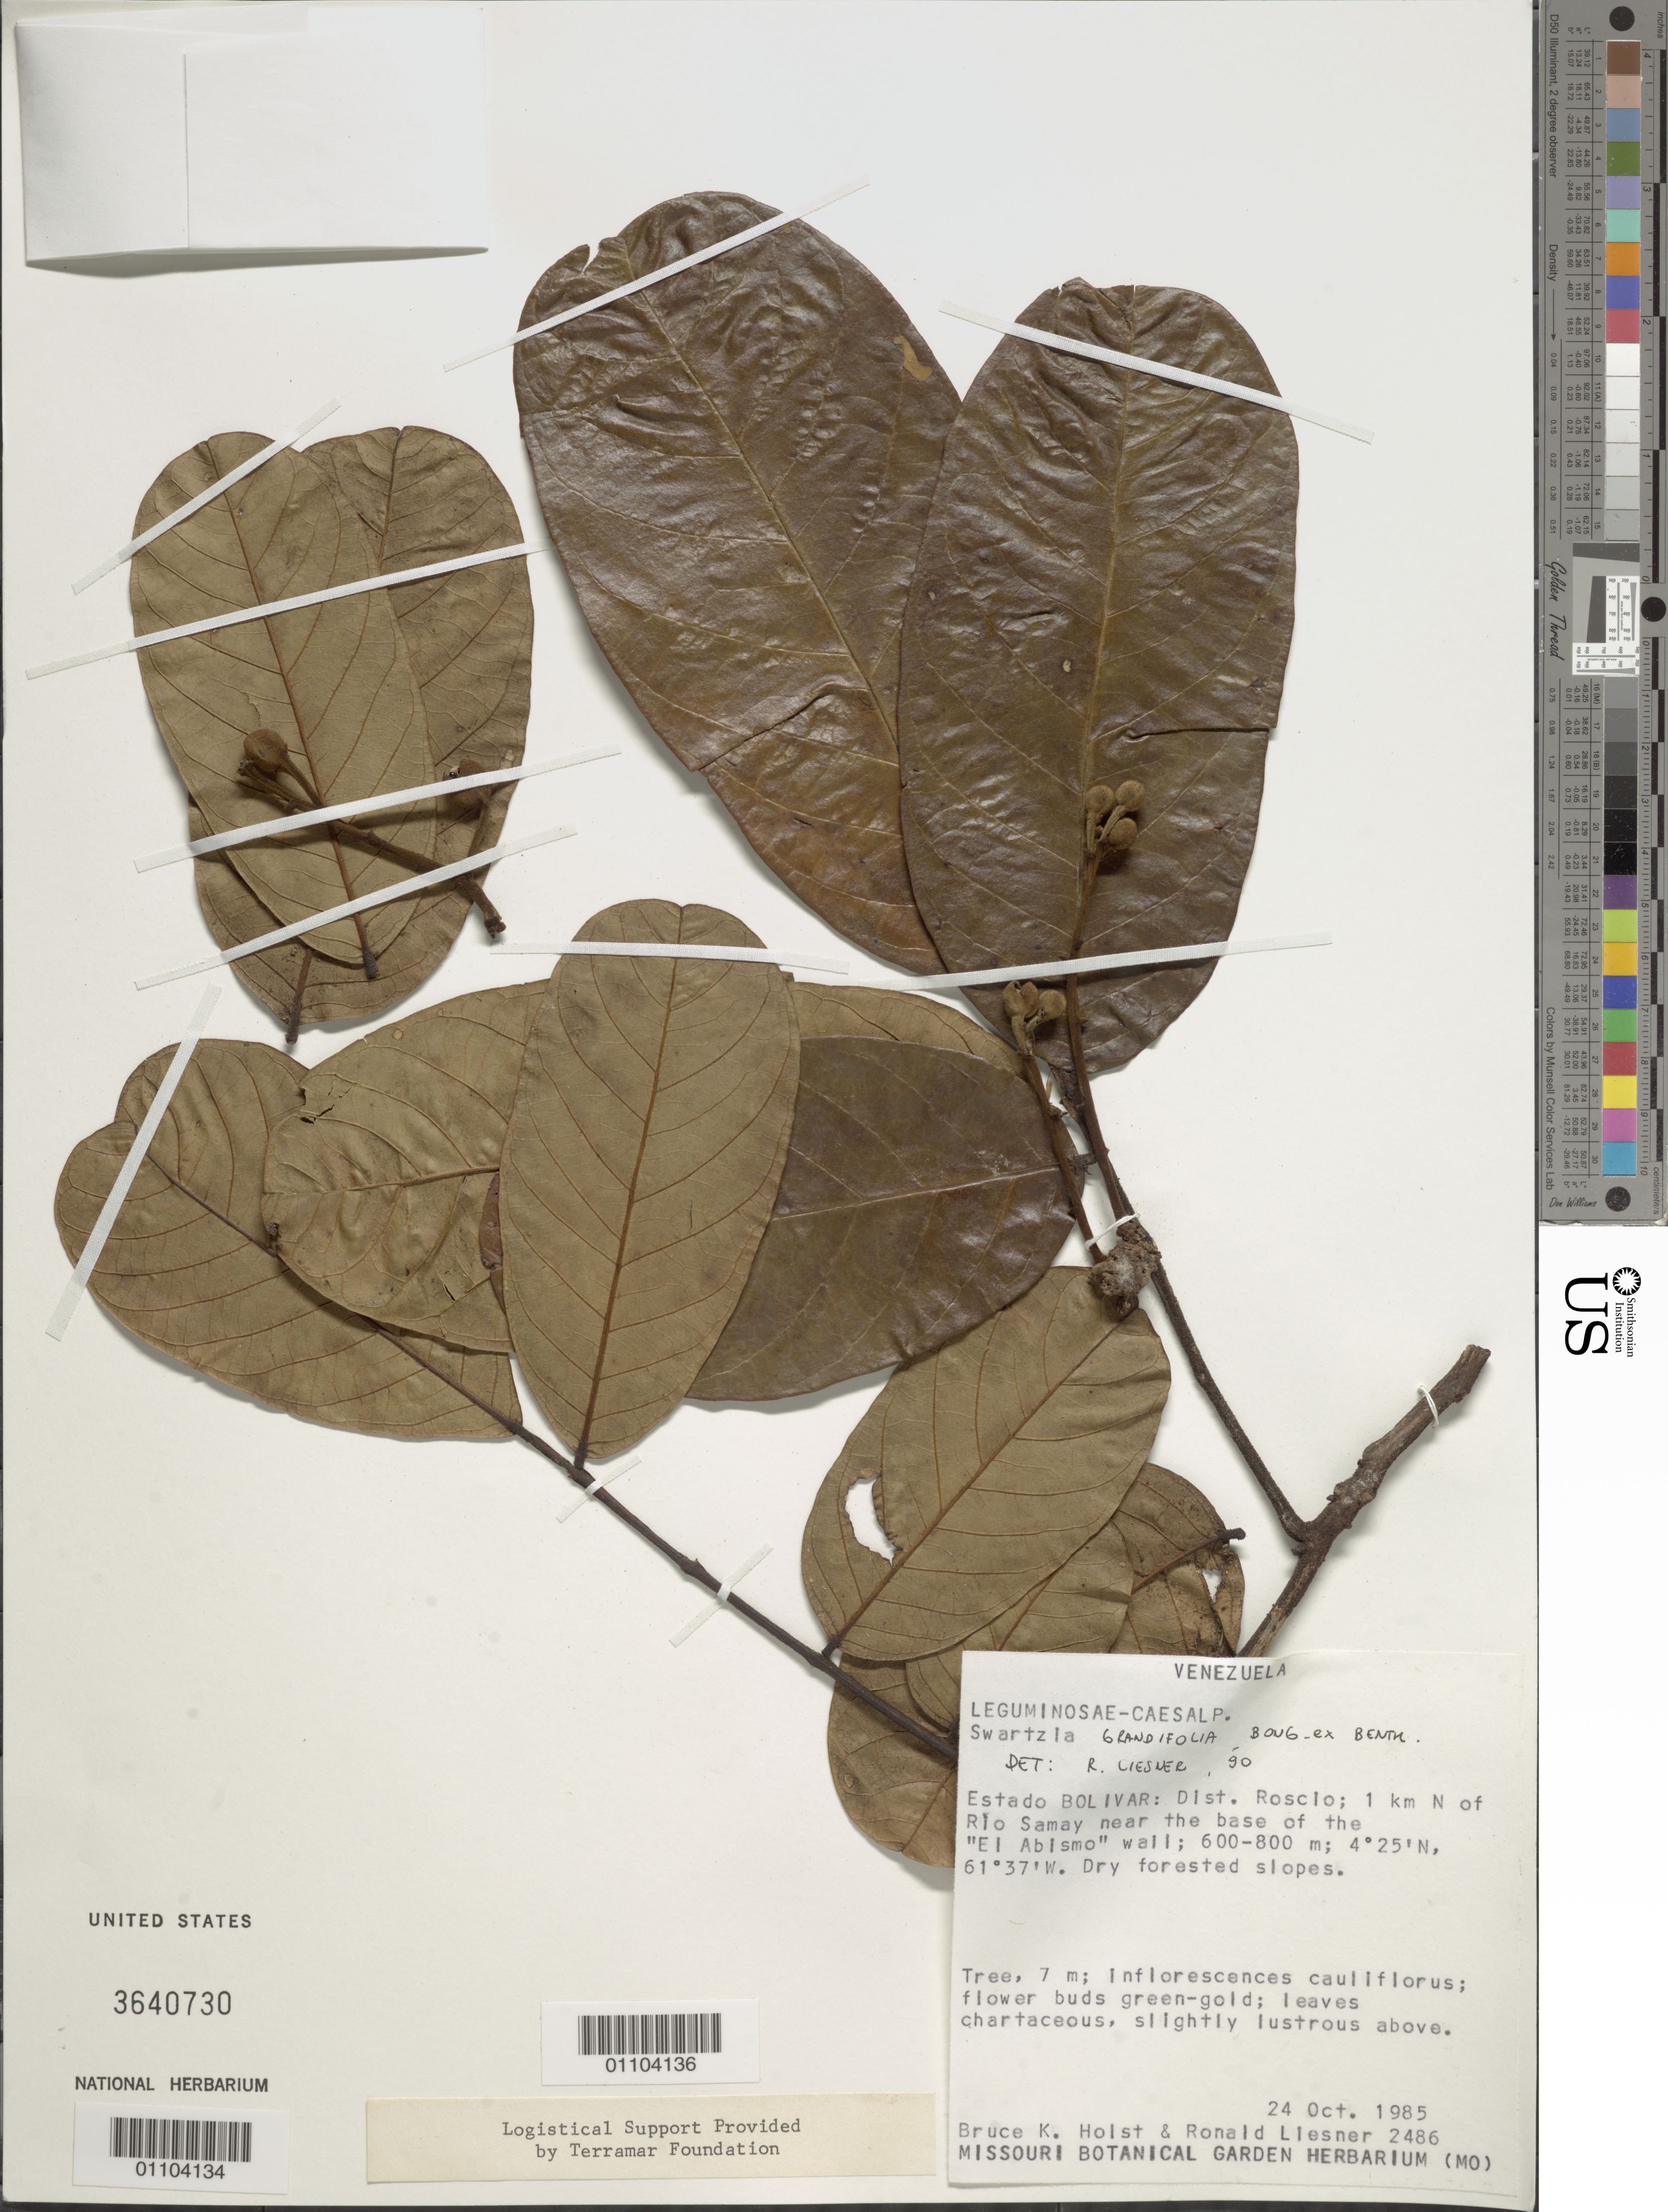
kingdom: Plantae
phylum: Tracheophyta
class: Magnoliopsida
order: Fabales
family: Fabaceae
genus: Swartzia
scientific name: Swartzia grandifolia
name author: Bong. ex Benth.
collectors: B. Holst & R. L. Liesner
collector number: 2486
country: Venezuela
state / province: Bolívar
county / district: Roscio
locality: N of Rio Samay near the base of the El Abismo wall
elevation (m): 600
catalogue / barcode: US 3640730